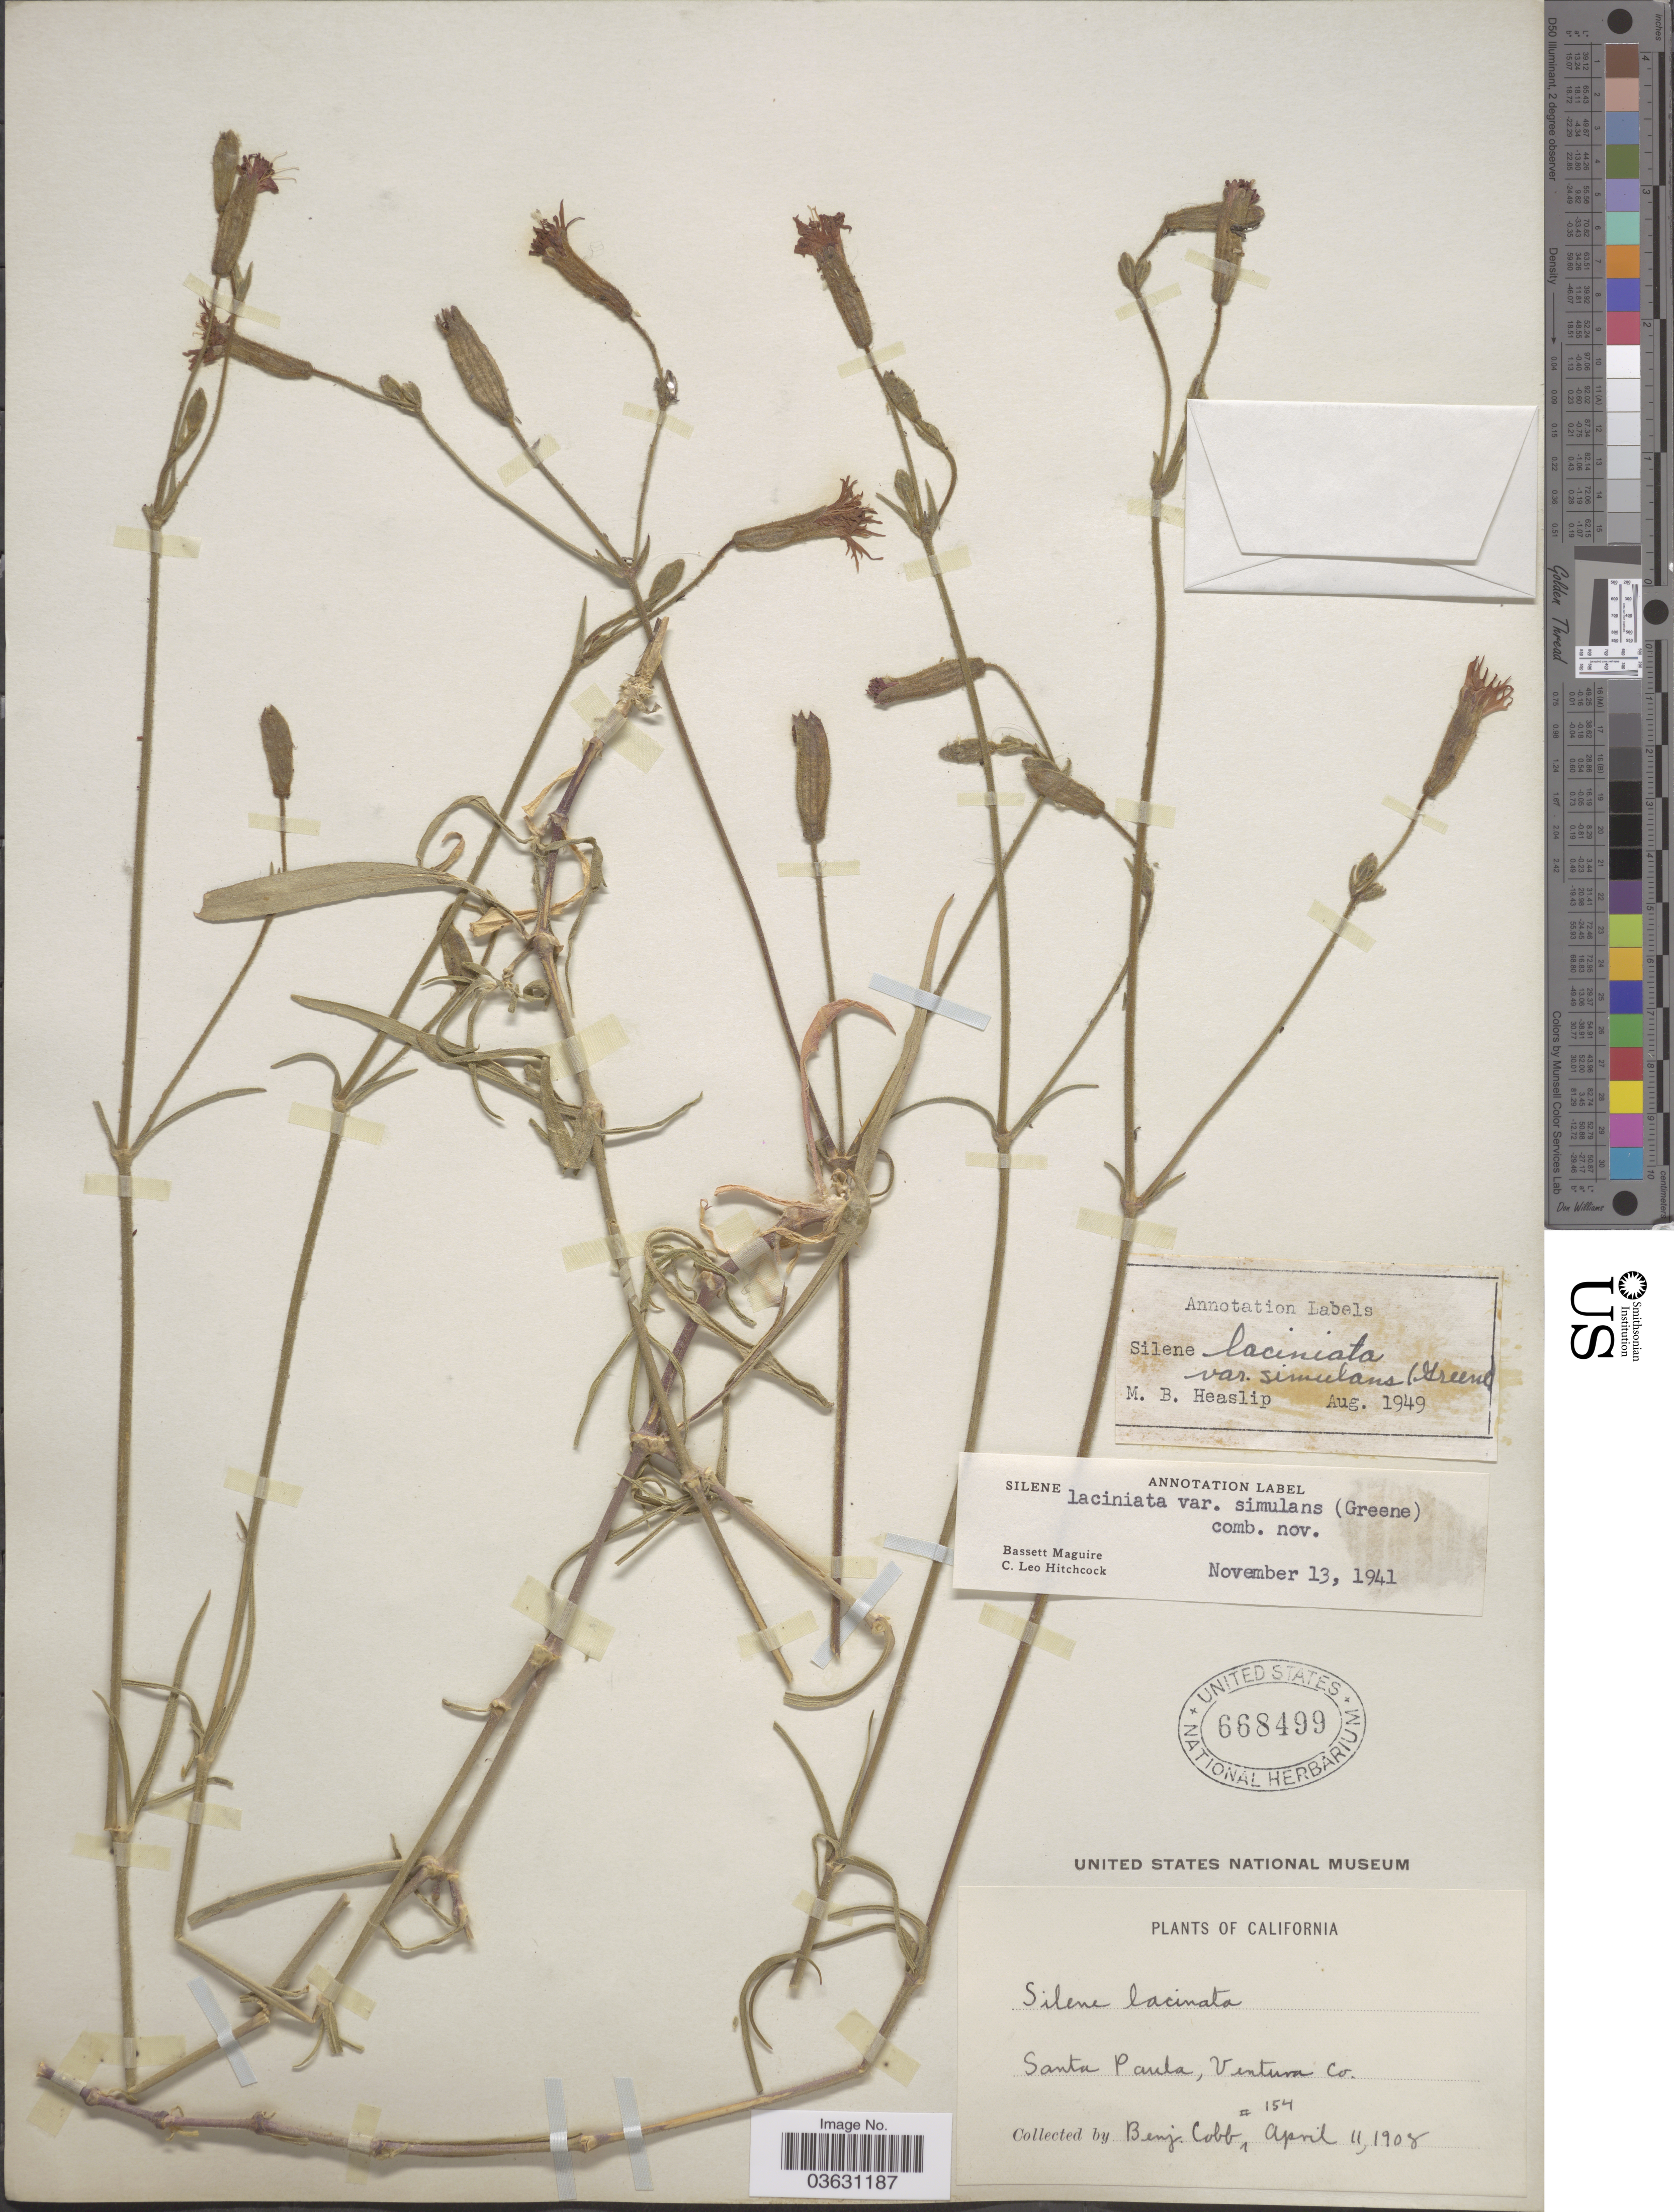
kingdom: Plantae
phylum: Tracheophyta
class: Magnoliopsida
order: Caryophyllales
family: Caryophyllaceae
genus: Silene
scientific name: Silene laciniata var. simulans (Greene) C.L. Hitchc. & Maguire comb. nov. ined.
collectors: B. Cobb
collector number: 154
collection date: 1908-04-11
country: United States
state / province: California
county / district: Ventura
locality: Santa Paula, Ventura Co.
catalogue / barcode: US 668499